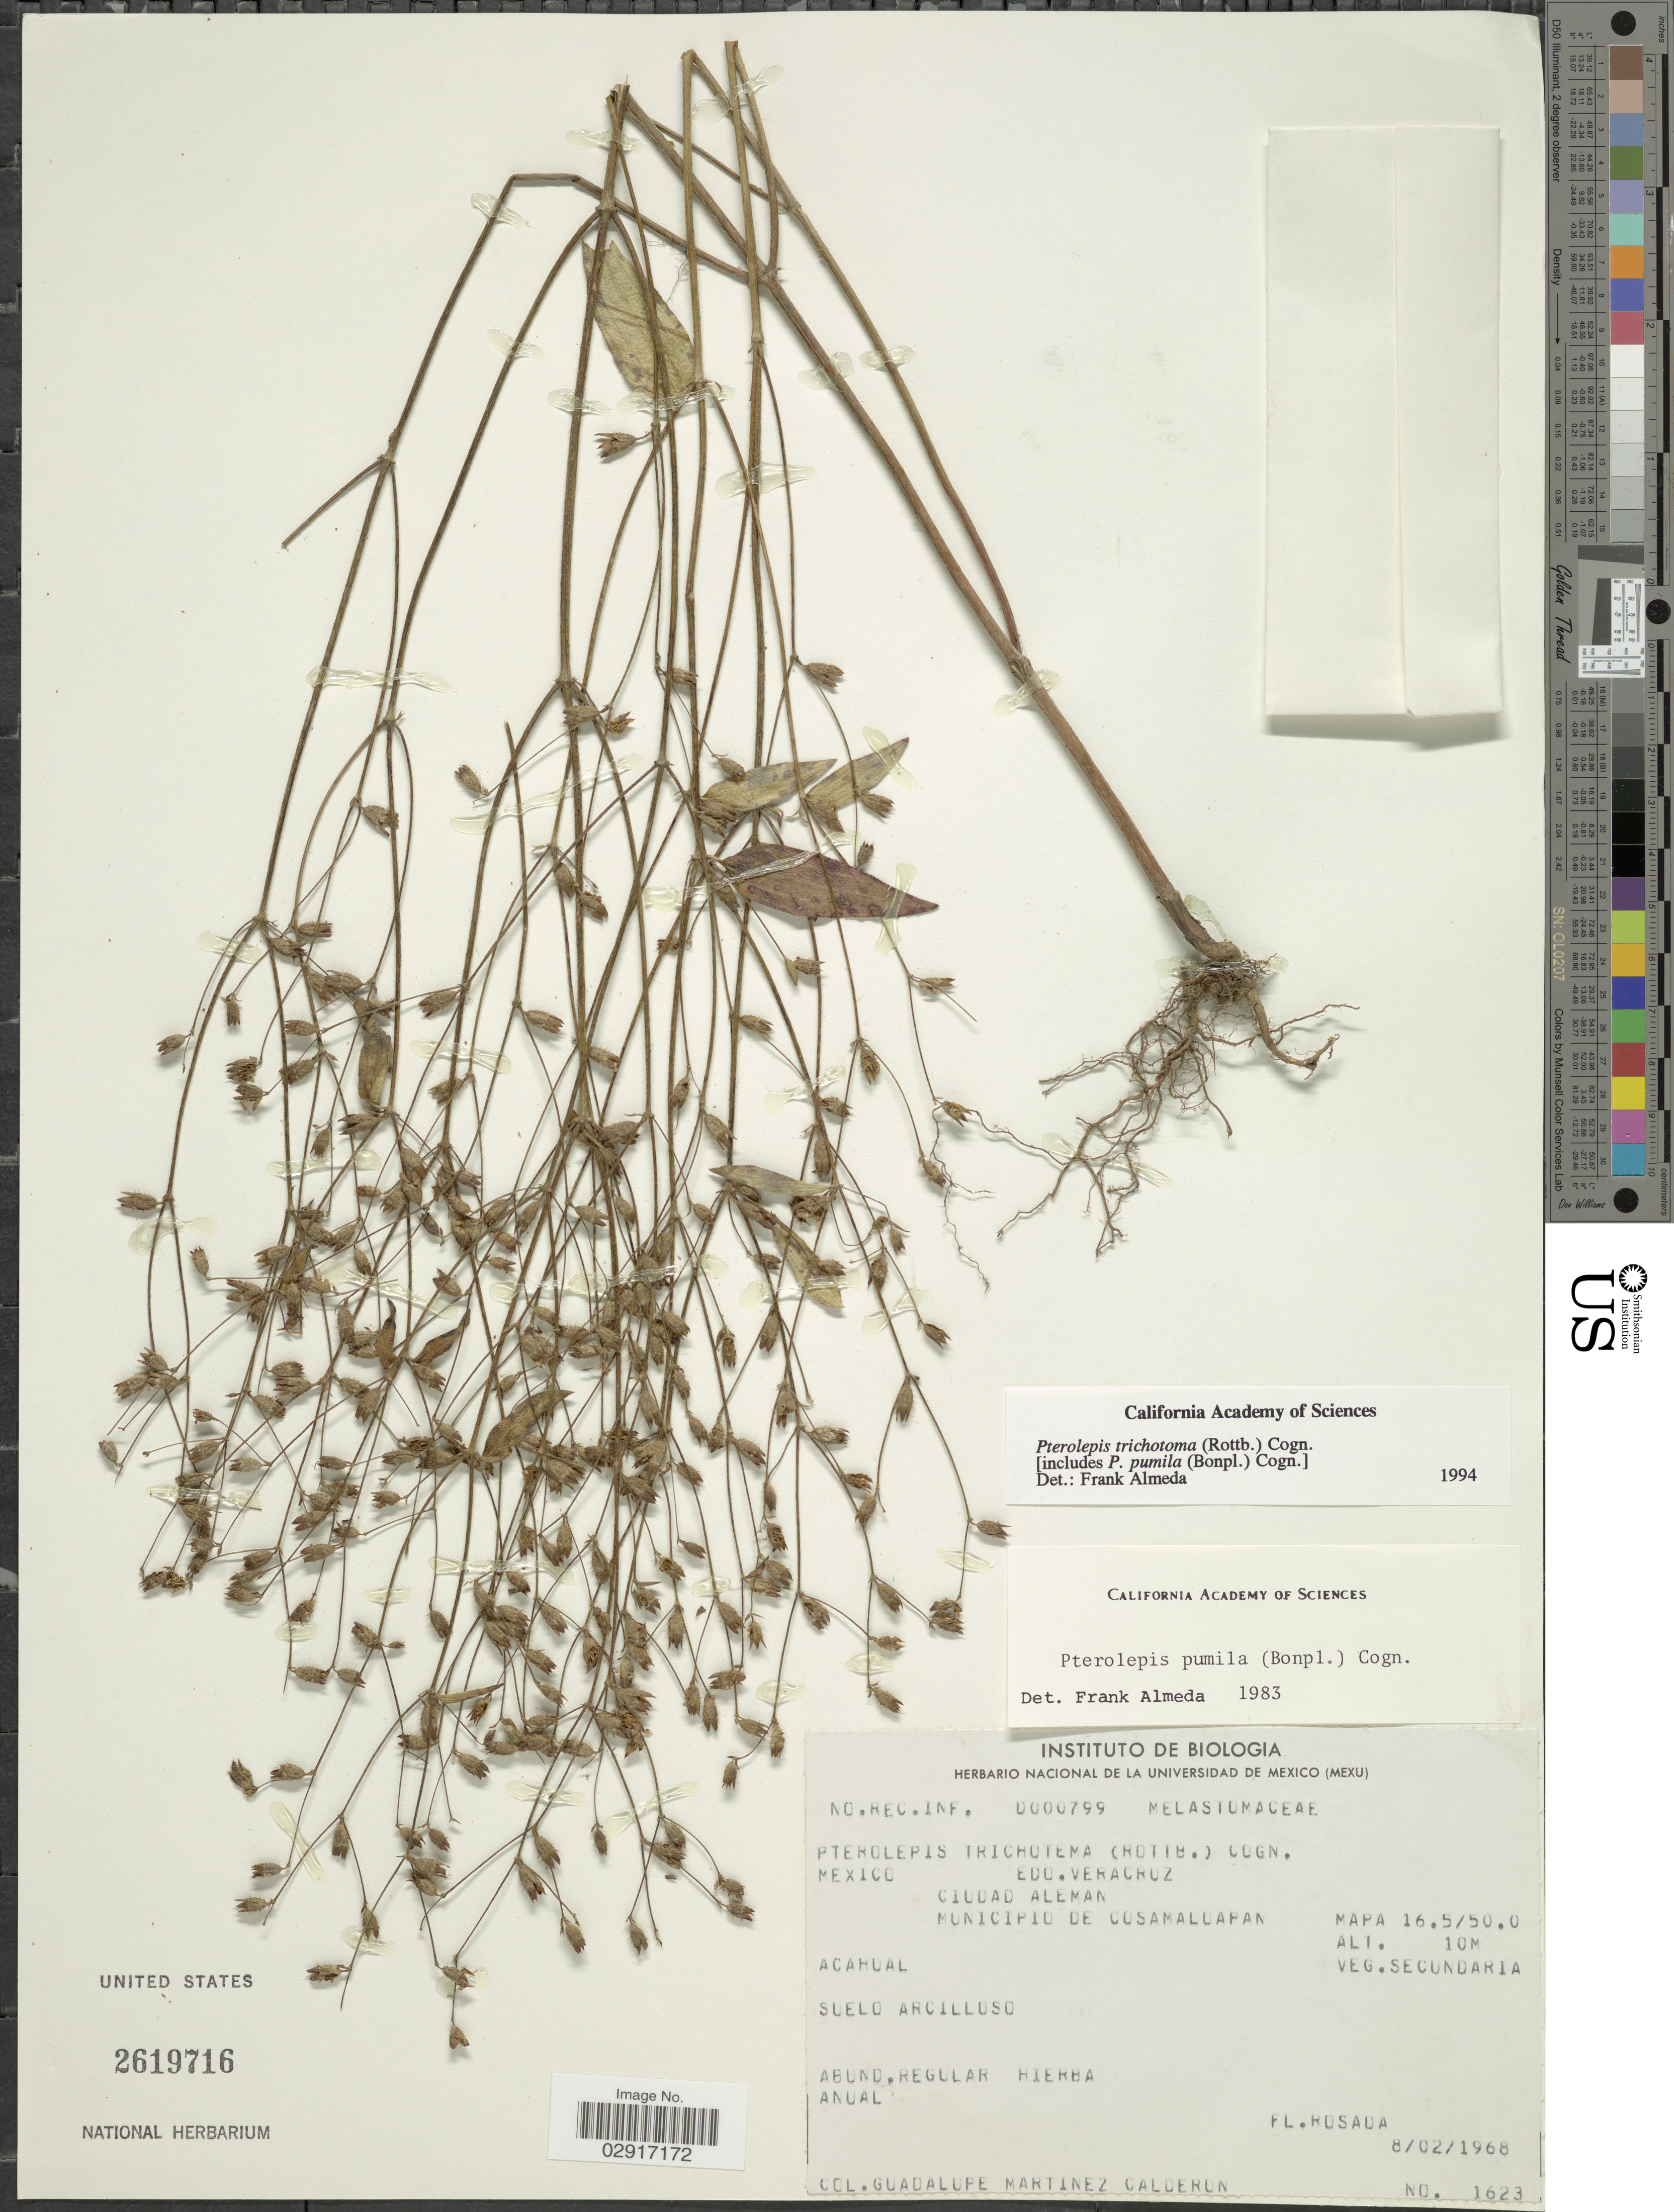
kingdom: Plantae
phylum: Tracheophyta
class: Magnoliopsida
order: Myrtales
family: Melastomataceae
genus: Pterolepis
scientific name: Pterolepis trichotoma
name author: (Rottb.) Cogn.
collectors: G. Martinez-C.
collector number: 1623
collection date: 1968-02-08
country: Mexico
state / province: Veracruz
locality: Edo. Veracruz, Ciudad Aleman, Municipio de Cosamaloapan, Mapa 16.5/50.0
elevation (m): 10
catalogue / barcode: US 2619716